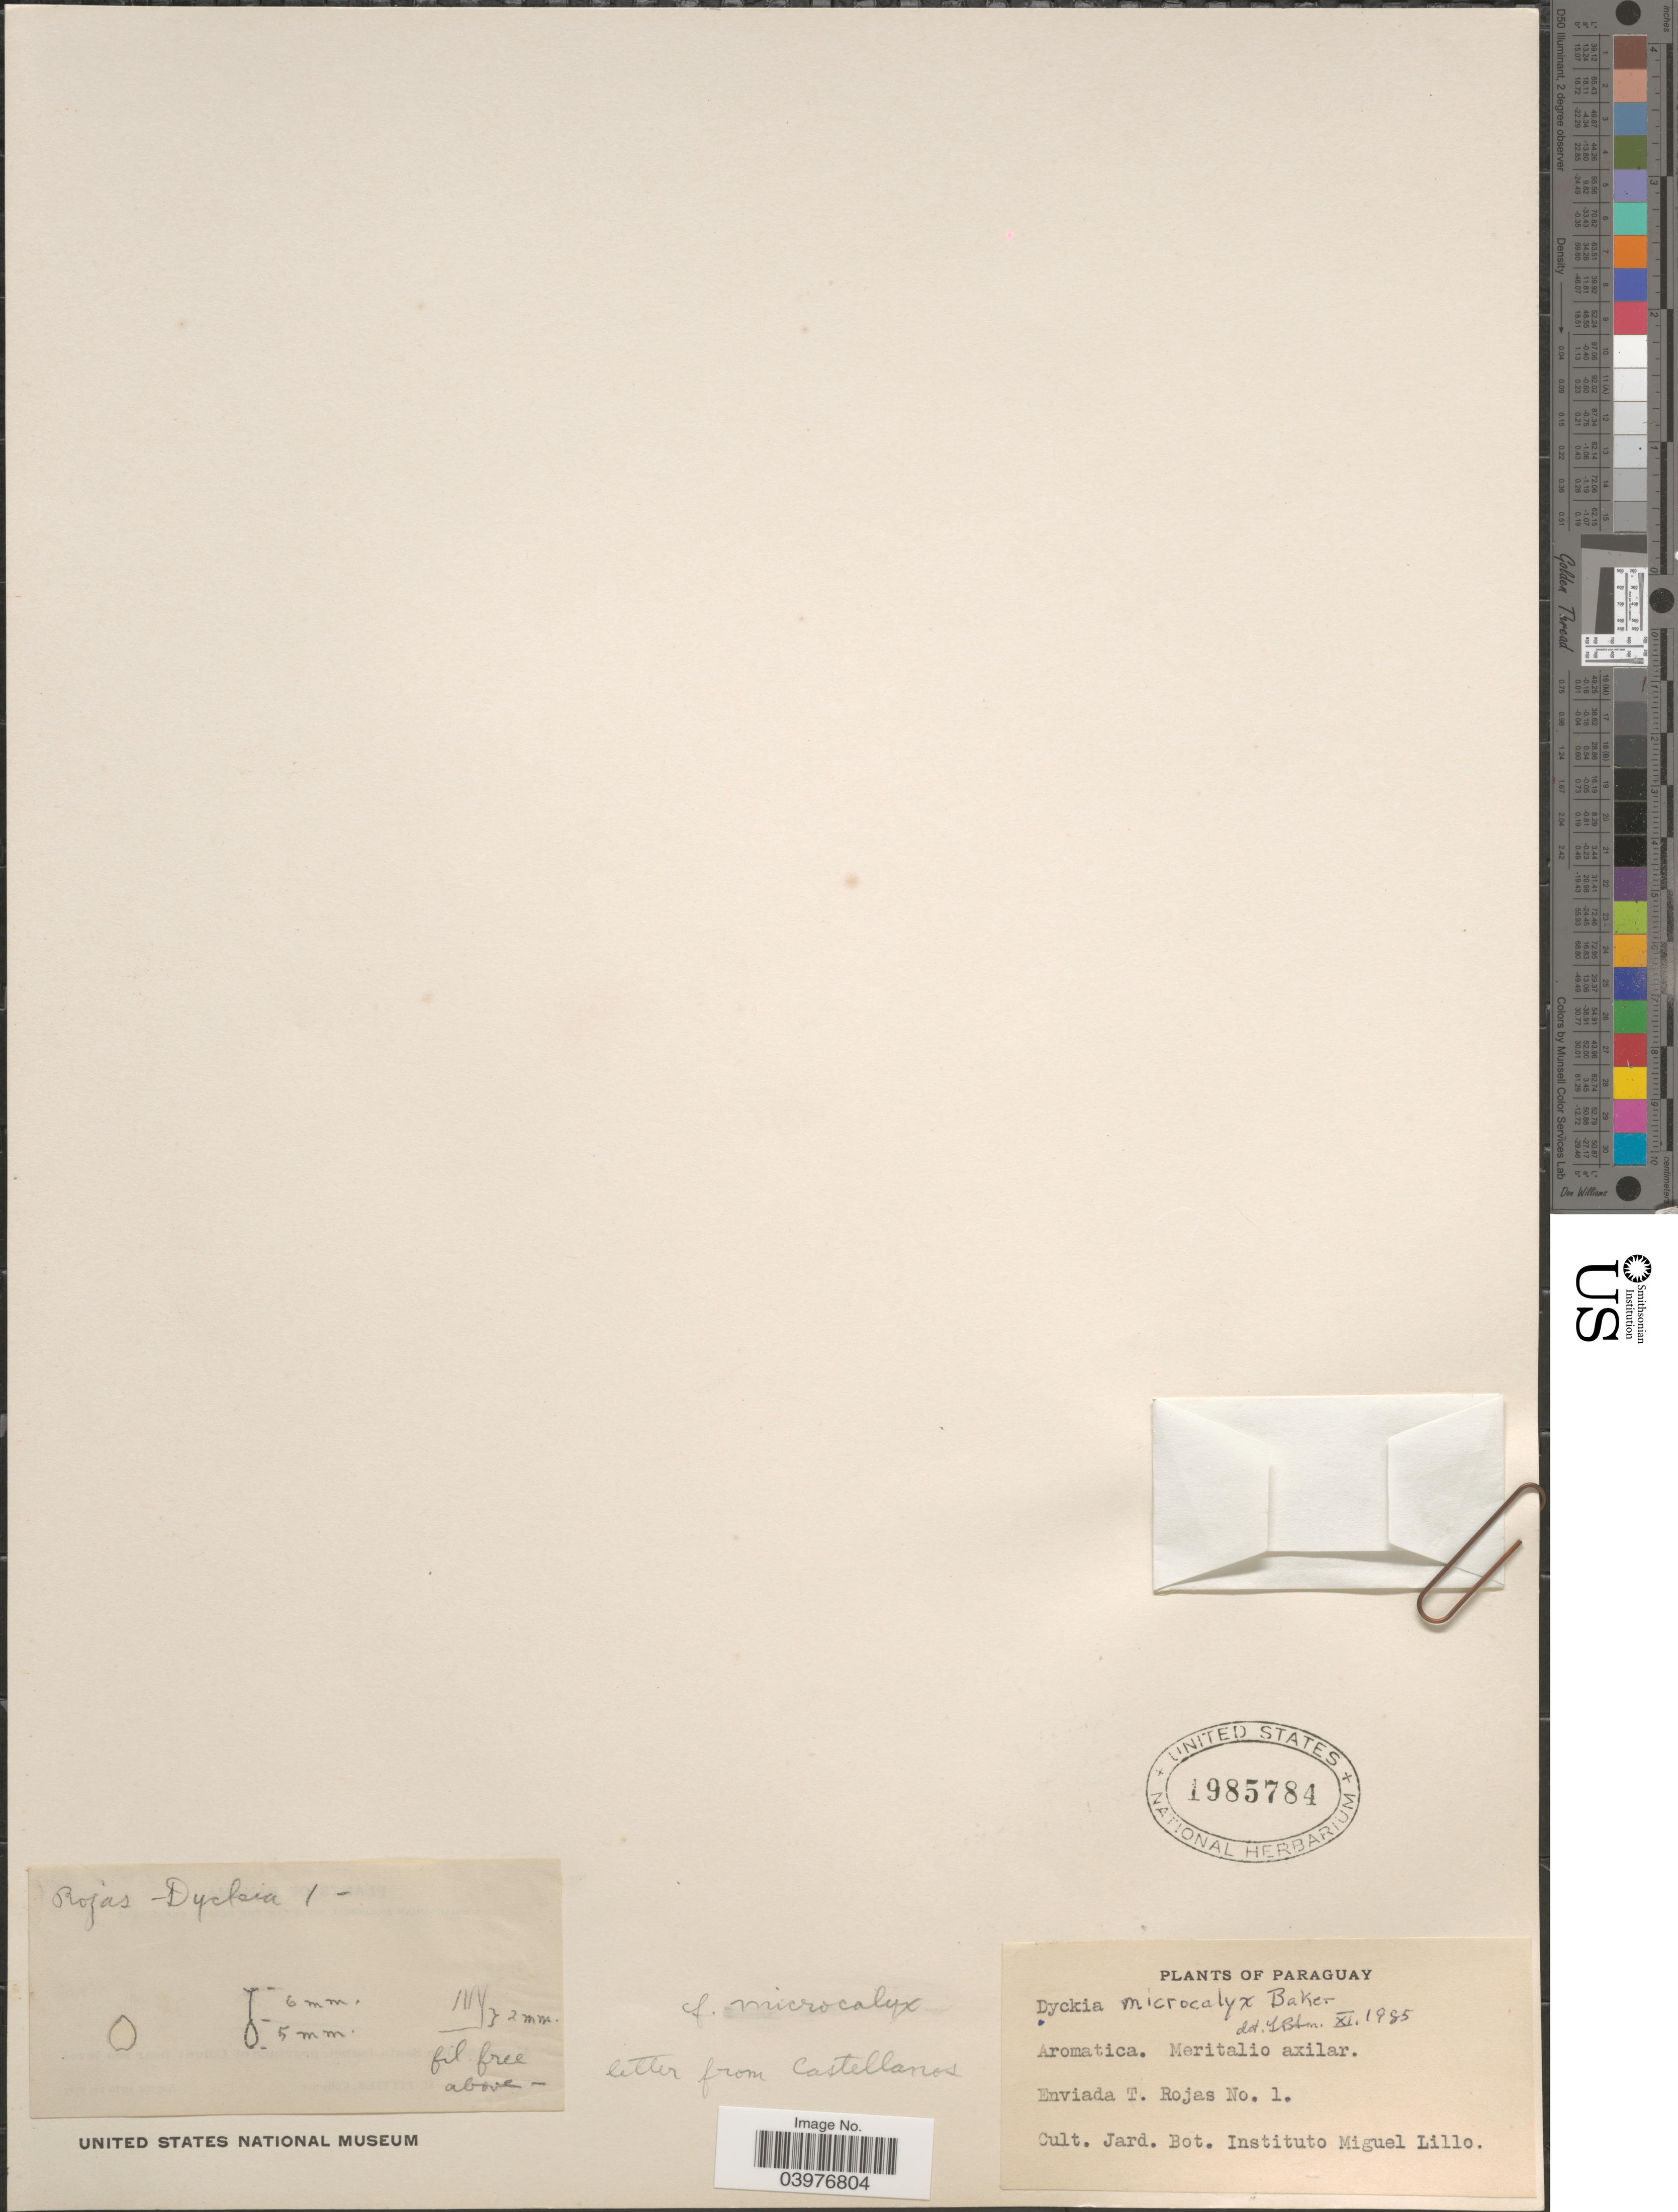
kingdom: Plantae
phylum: Tracheophyta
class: Liliopsida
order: Poales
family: Bromeliaceae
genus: Dyckia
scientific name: Dyckia microcalyx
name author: Baker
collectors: E. Rojas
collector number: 1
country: Paraguay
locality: Jard. Bot. Instituto Miguel Lillo.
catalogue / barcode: US 1985784